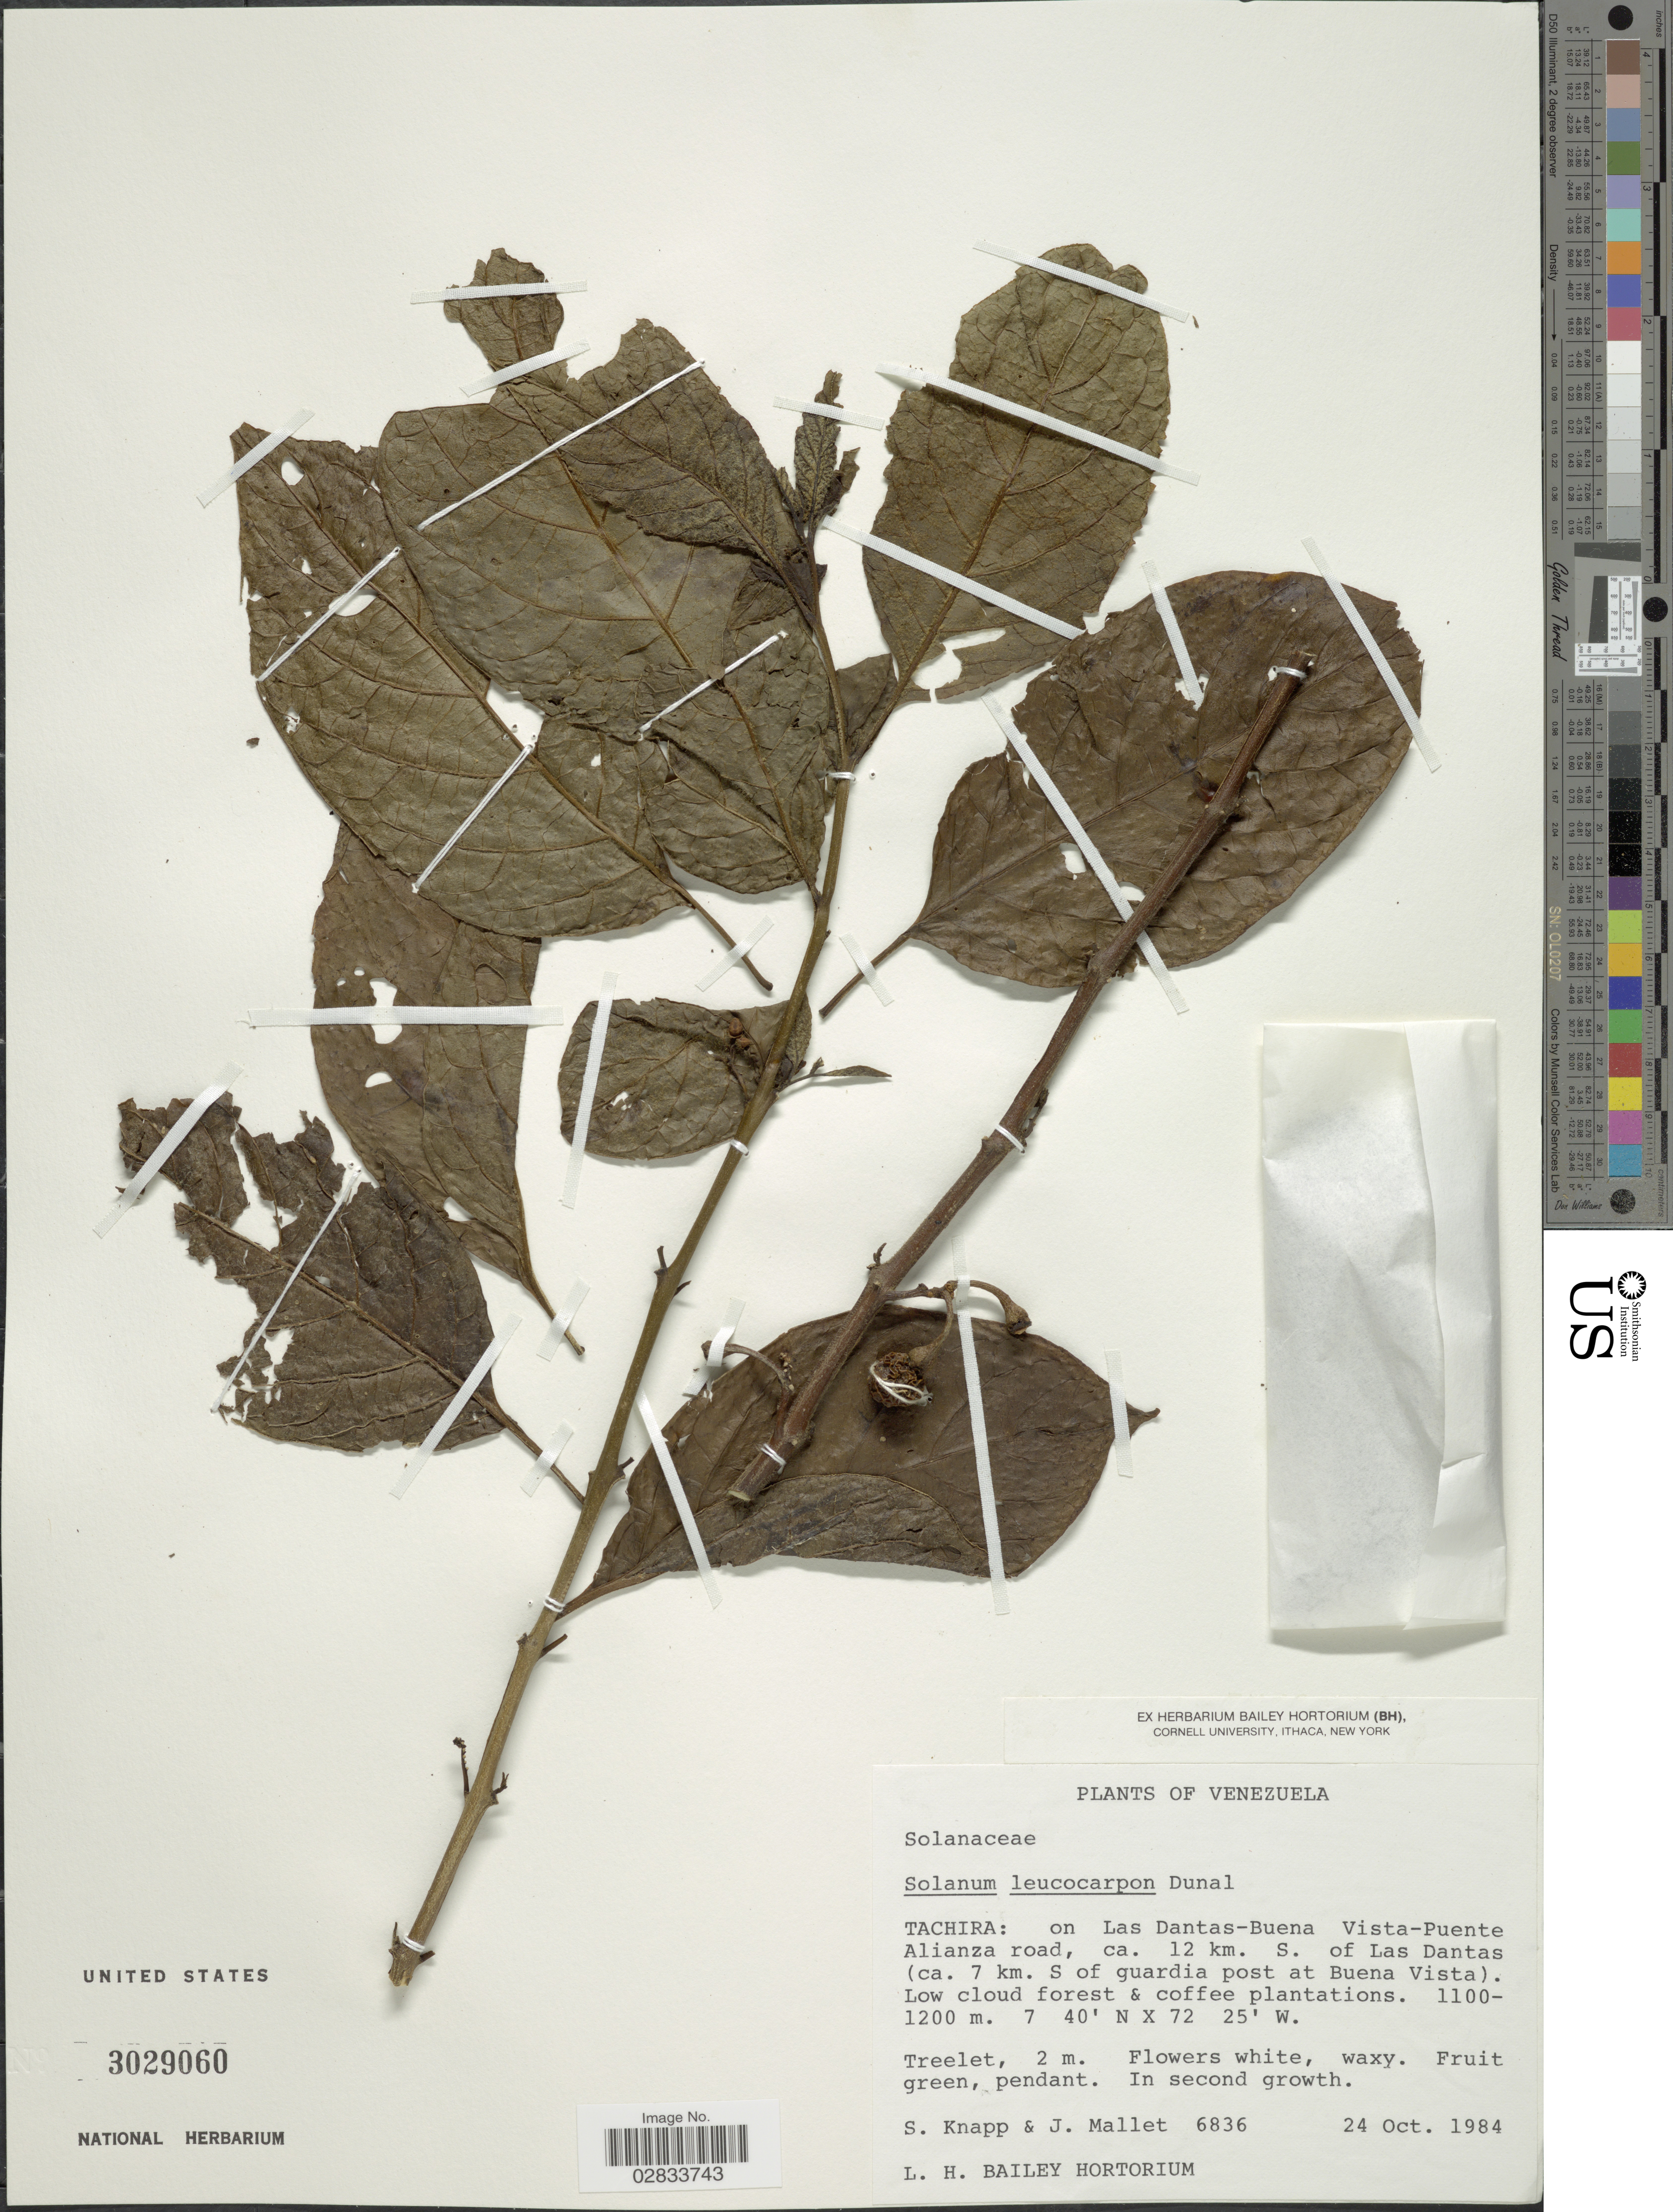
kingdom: Plantae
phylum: Tracheophyta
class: Magnoliopsida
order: Solanales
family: Solanaceae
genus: Solanum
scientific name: Solanum leucocarpon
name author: Dunal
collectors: S. Knapp & J. Mallet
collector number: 6836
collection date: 1984-10-24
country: Venezuela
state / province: Tachira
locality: Tachira: on Las Dantas-Buena Vista-Puente Alianza road, ca. 12 km. S. of Las Dantas (ca. 7 km. S of guardia post at Buena Vista).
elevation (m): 1100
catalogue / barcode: US 3029060